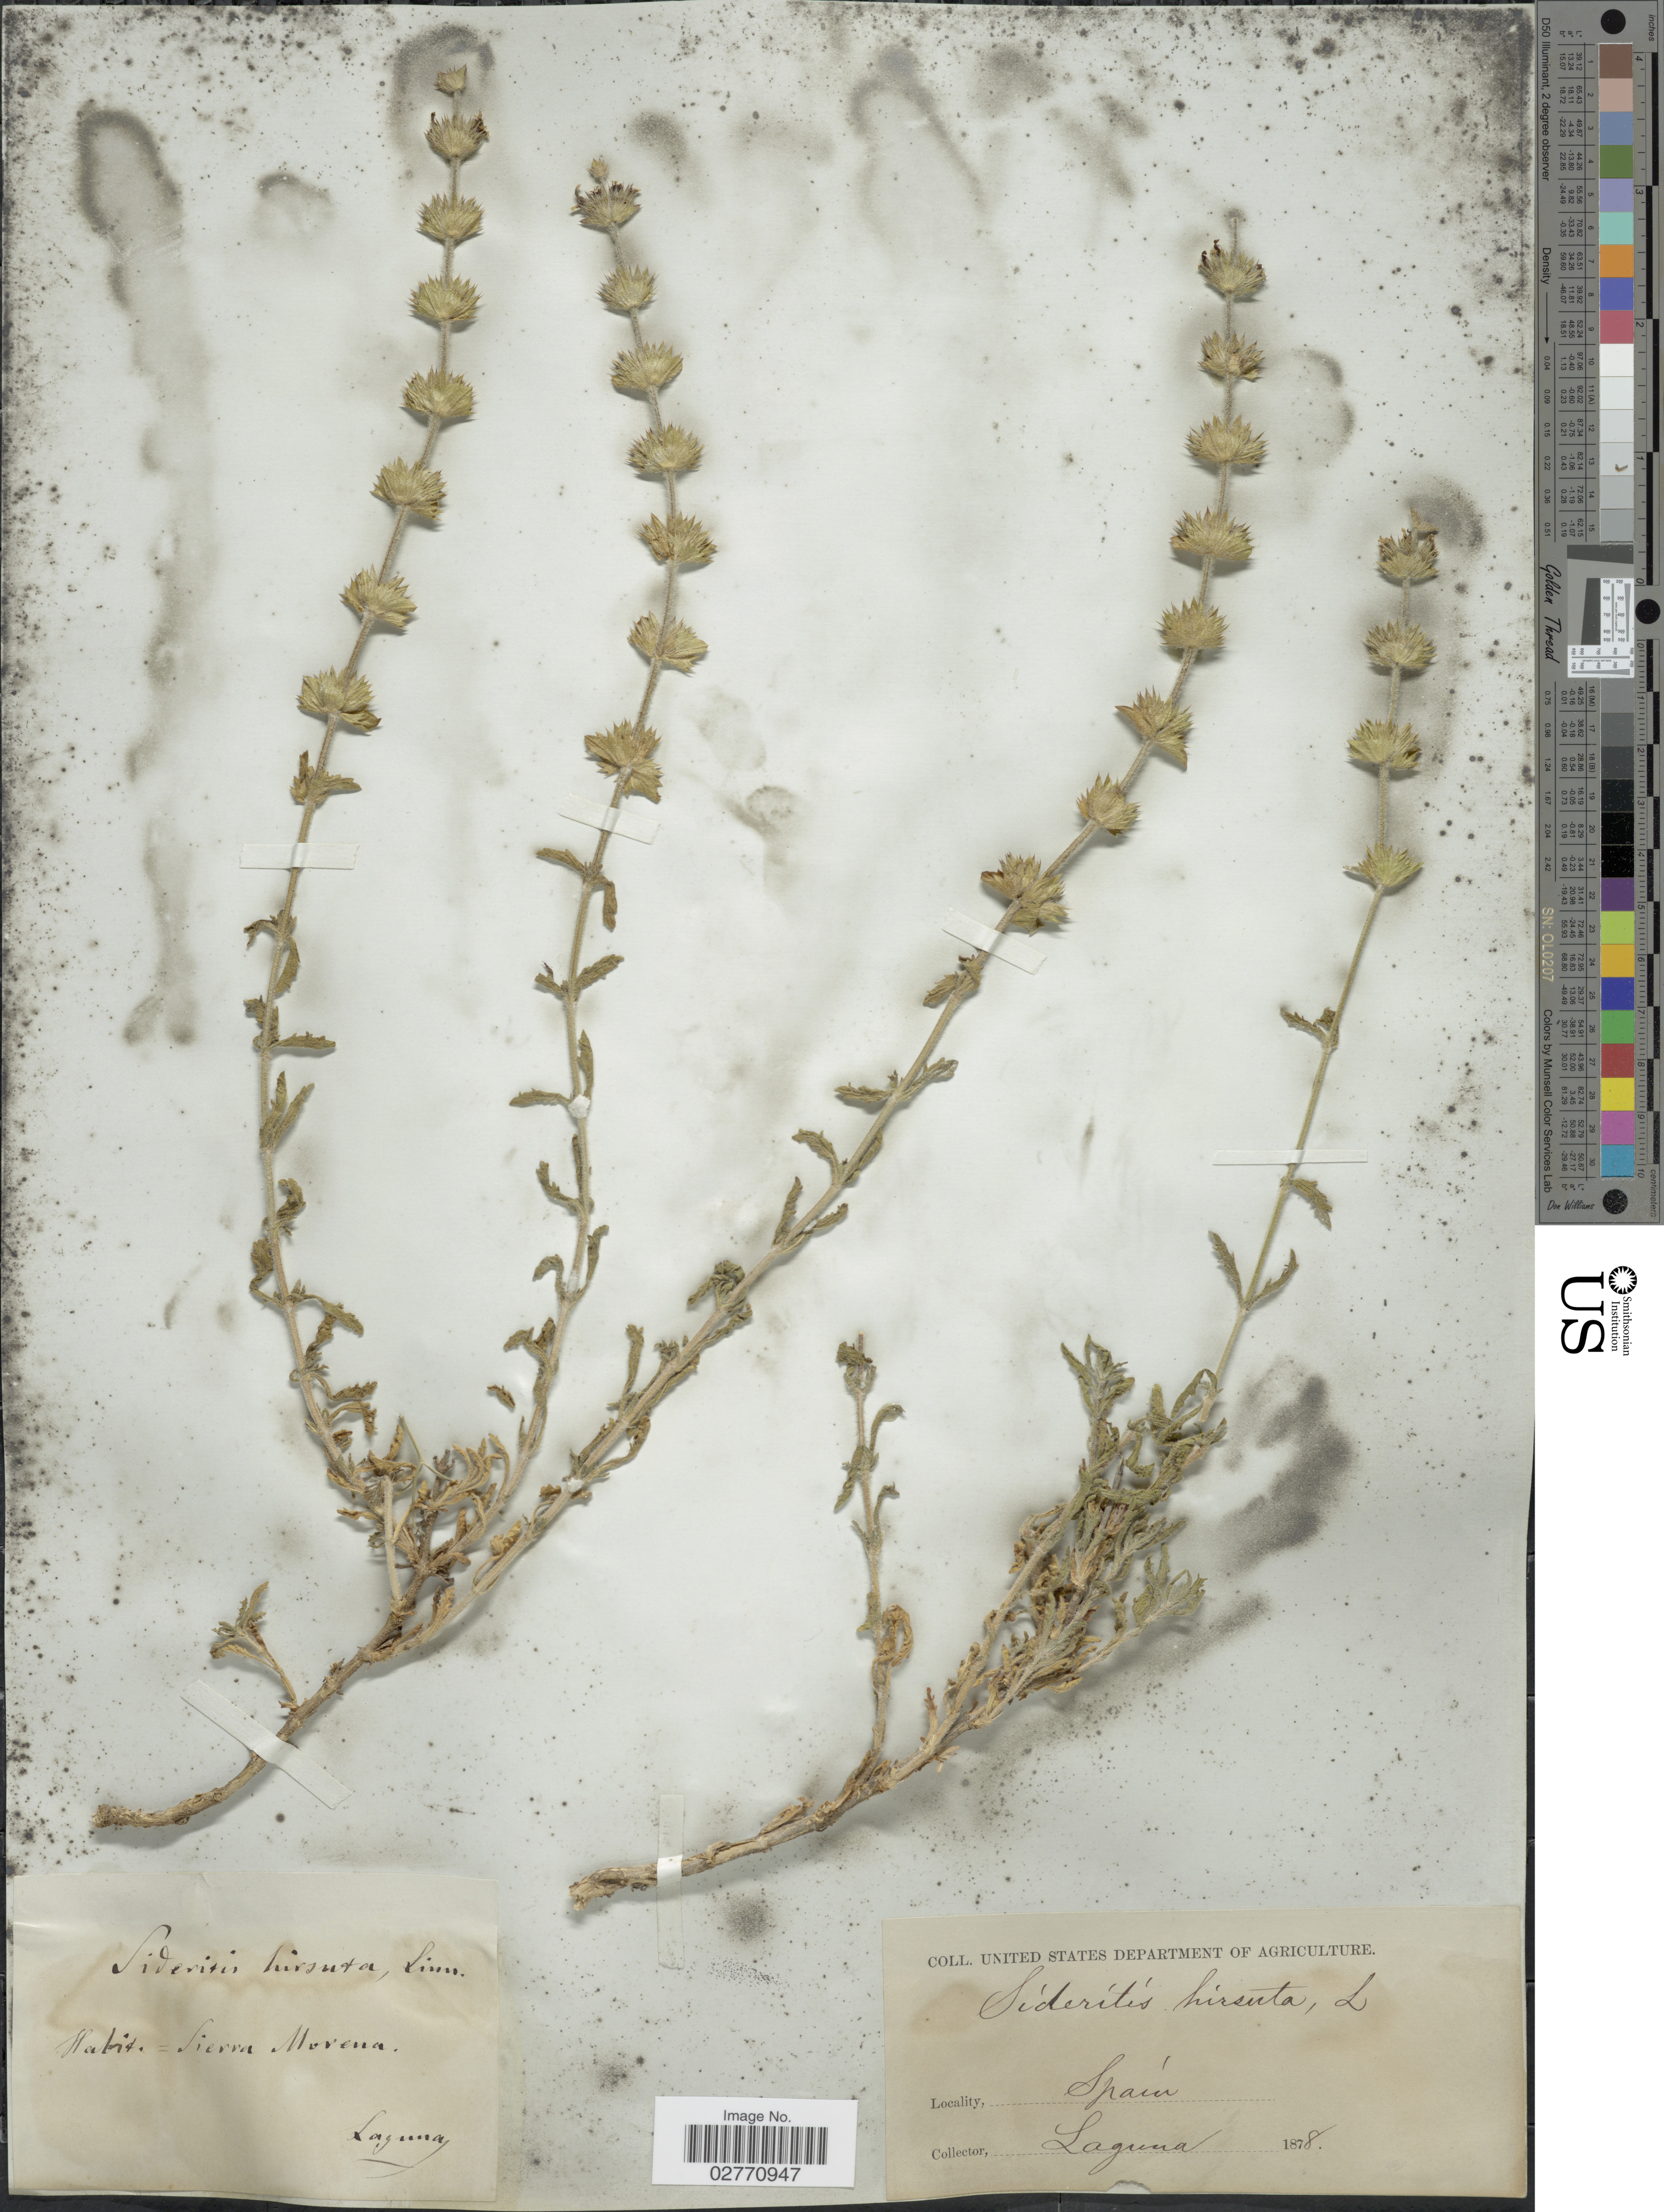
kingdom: Plantae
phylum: Tracheophyta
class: Magnoliopsida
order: Lamiales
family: Lamiaceae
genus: Sideritis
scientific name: Sideritis hirsuta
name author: L.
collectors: -. Laguna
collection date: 1878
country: Spain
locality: Sierra Morena